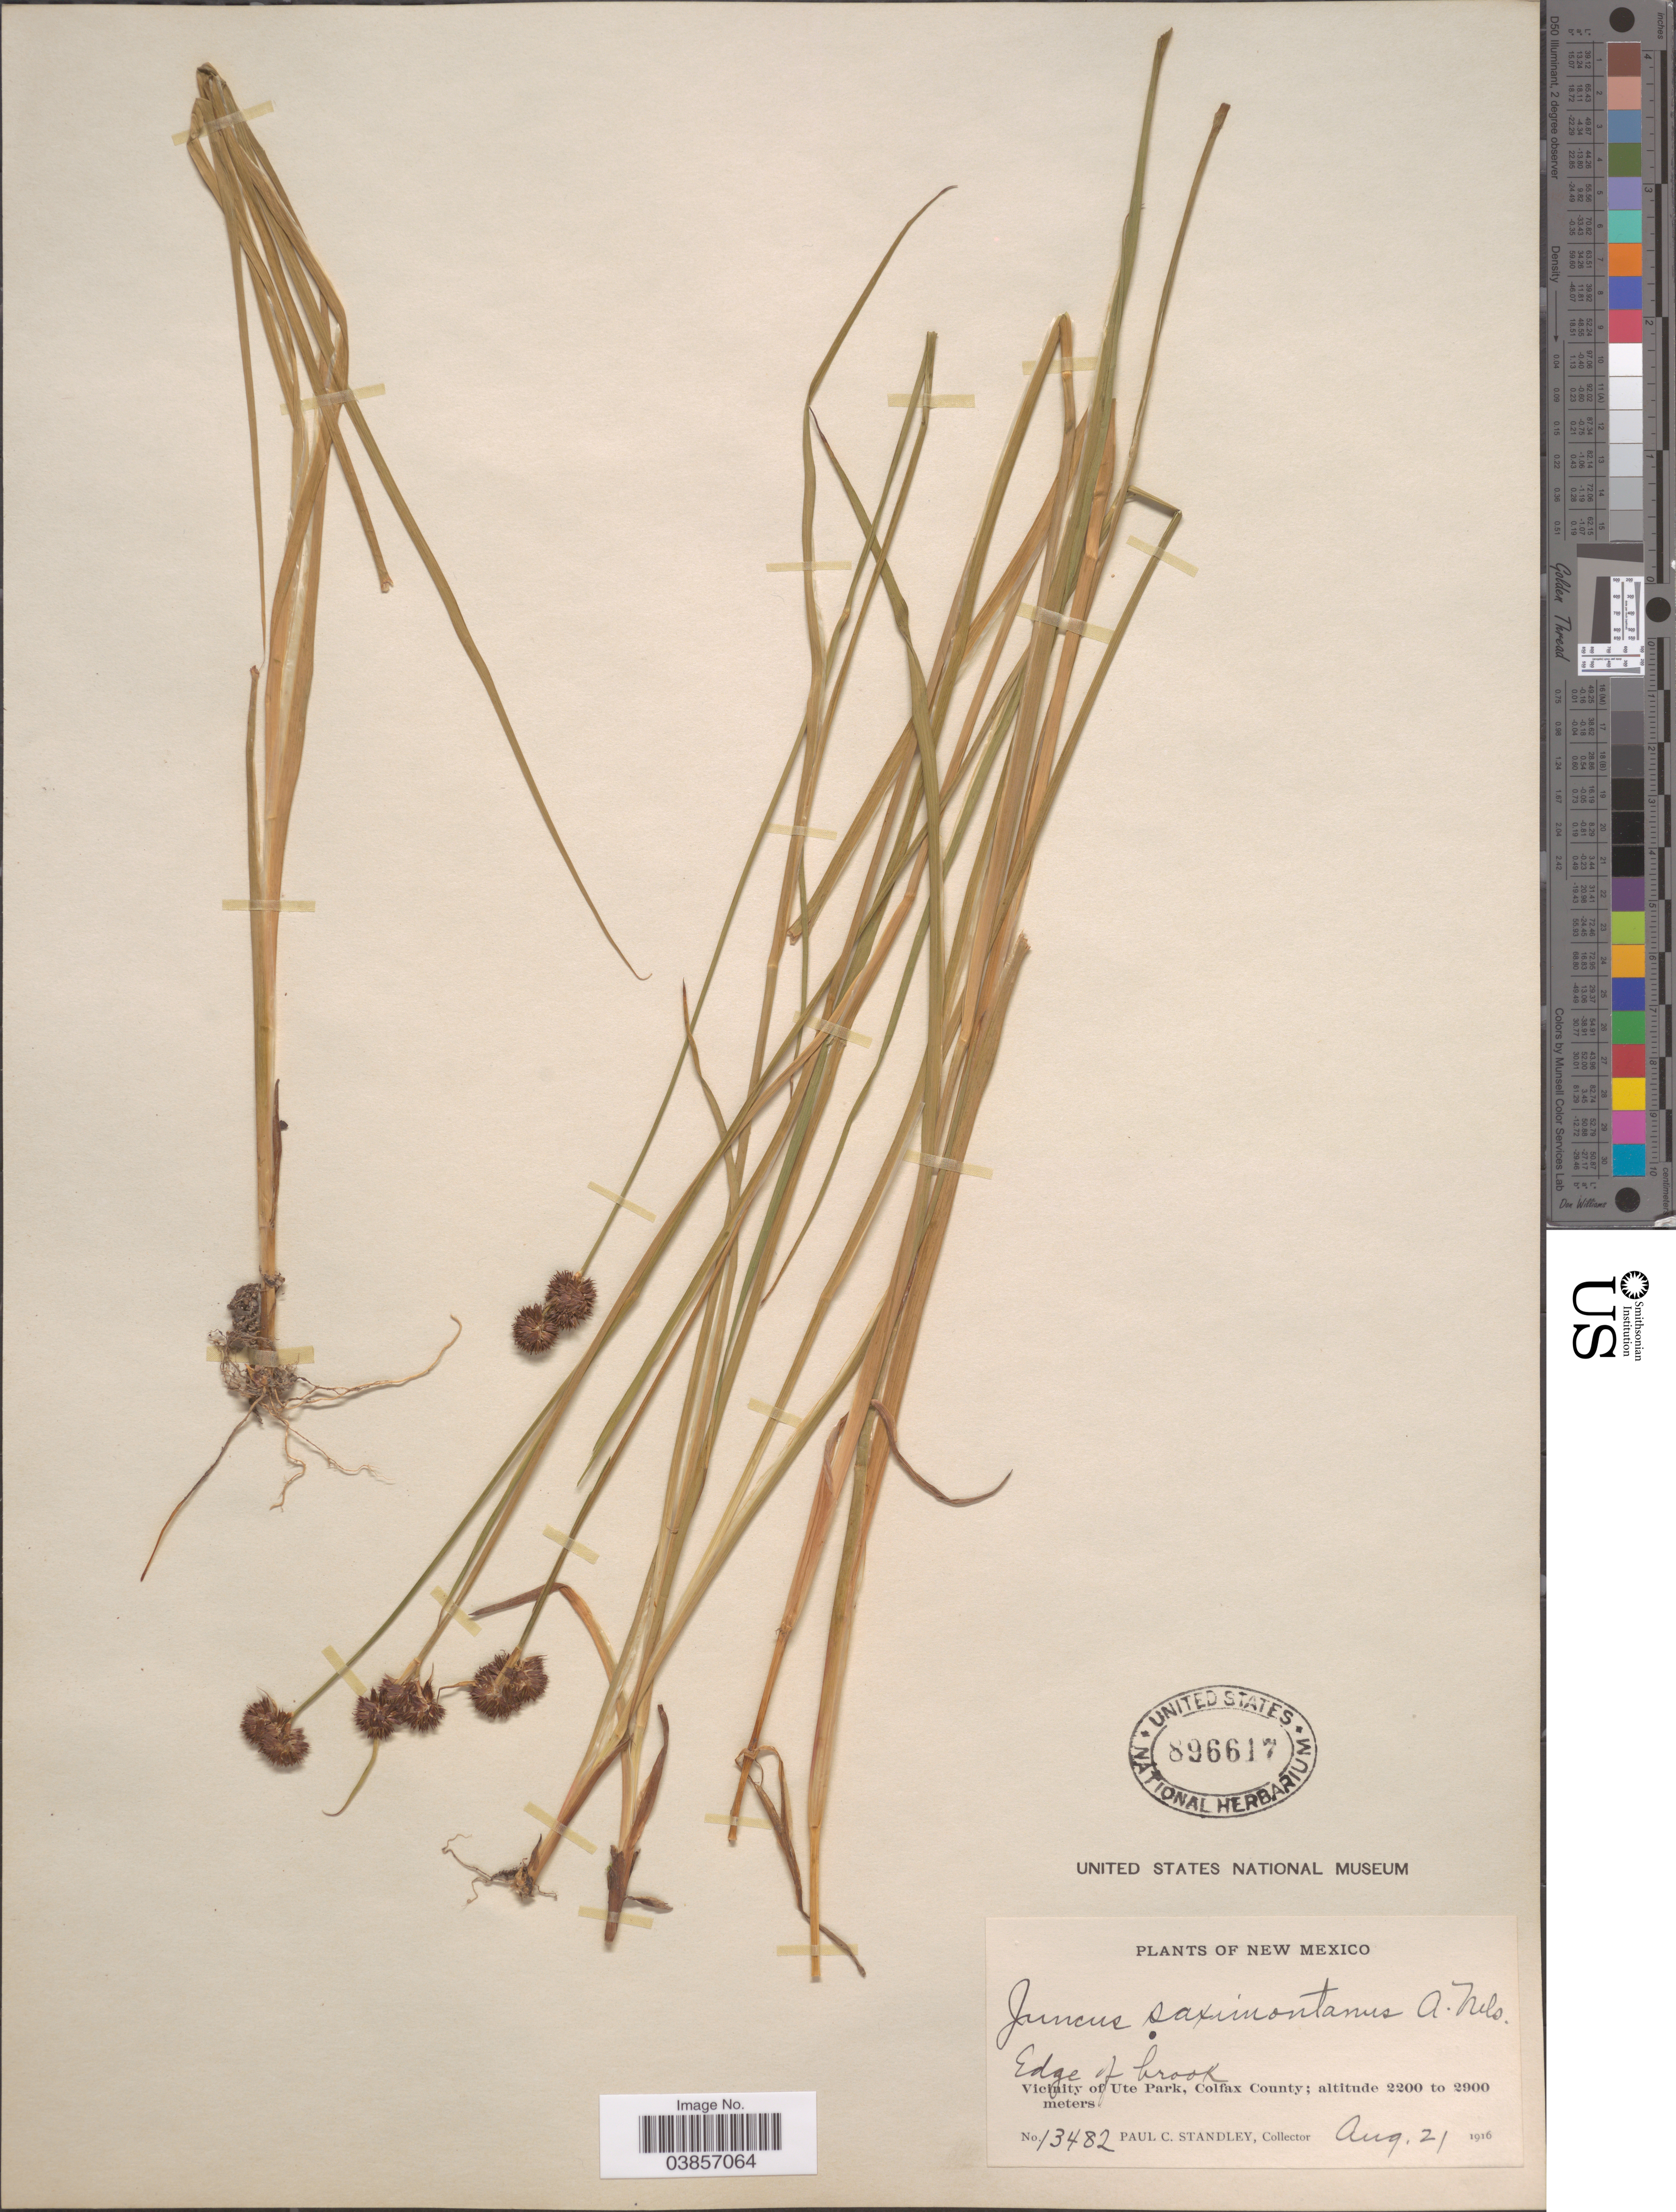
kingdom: Plantae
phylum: Tracheophyta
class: Liliopsida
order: Poales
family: Juncaceae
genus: Juncus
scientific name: Juncus saximontanus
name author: A. Nelson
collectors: P. C. Standley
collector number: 13482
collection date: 1916-08-21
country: United States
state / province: New Mexico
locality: Vicinity of Ute Park, Colfax County.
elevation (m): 2200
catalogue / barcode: US 896617